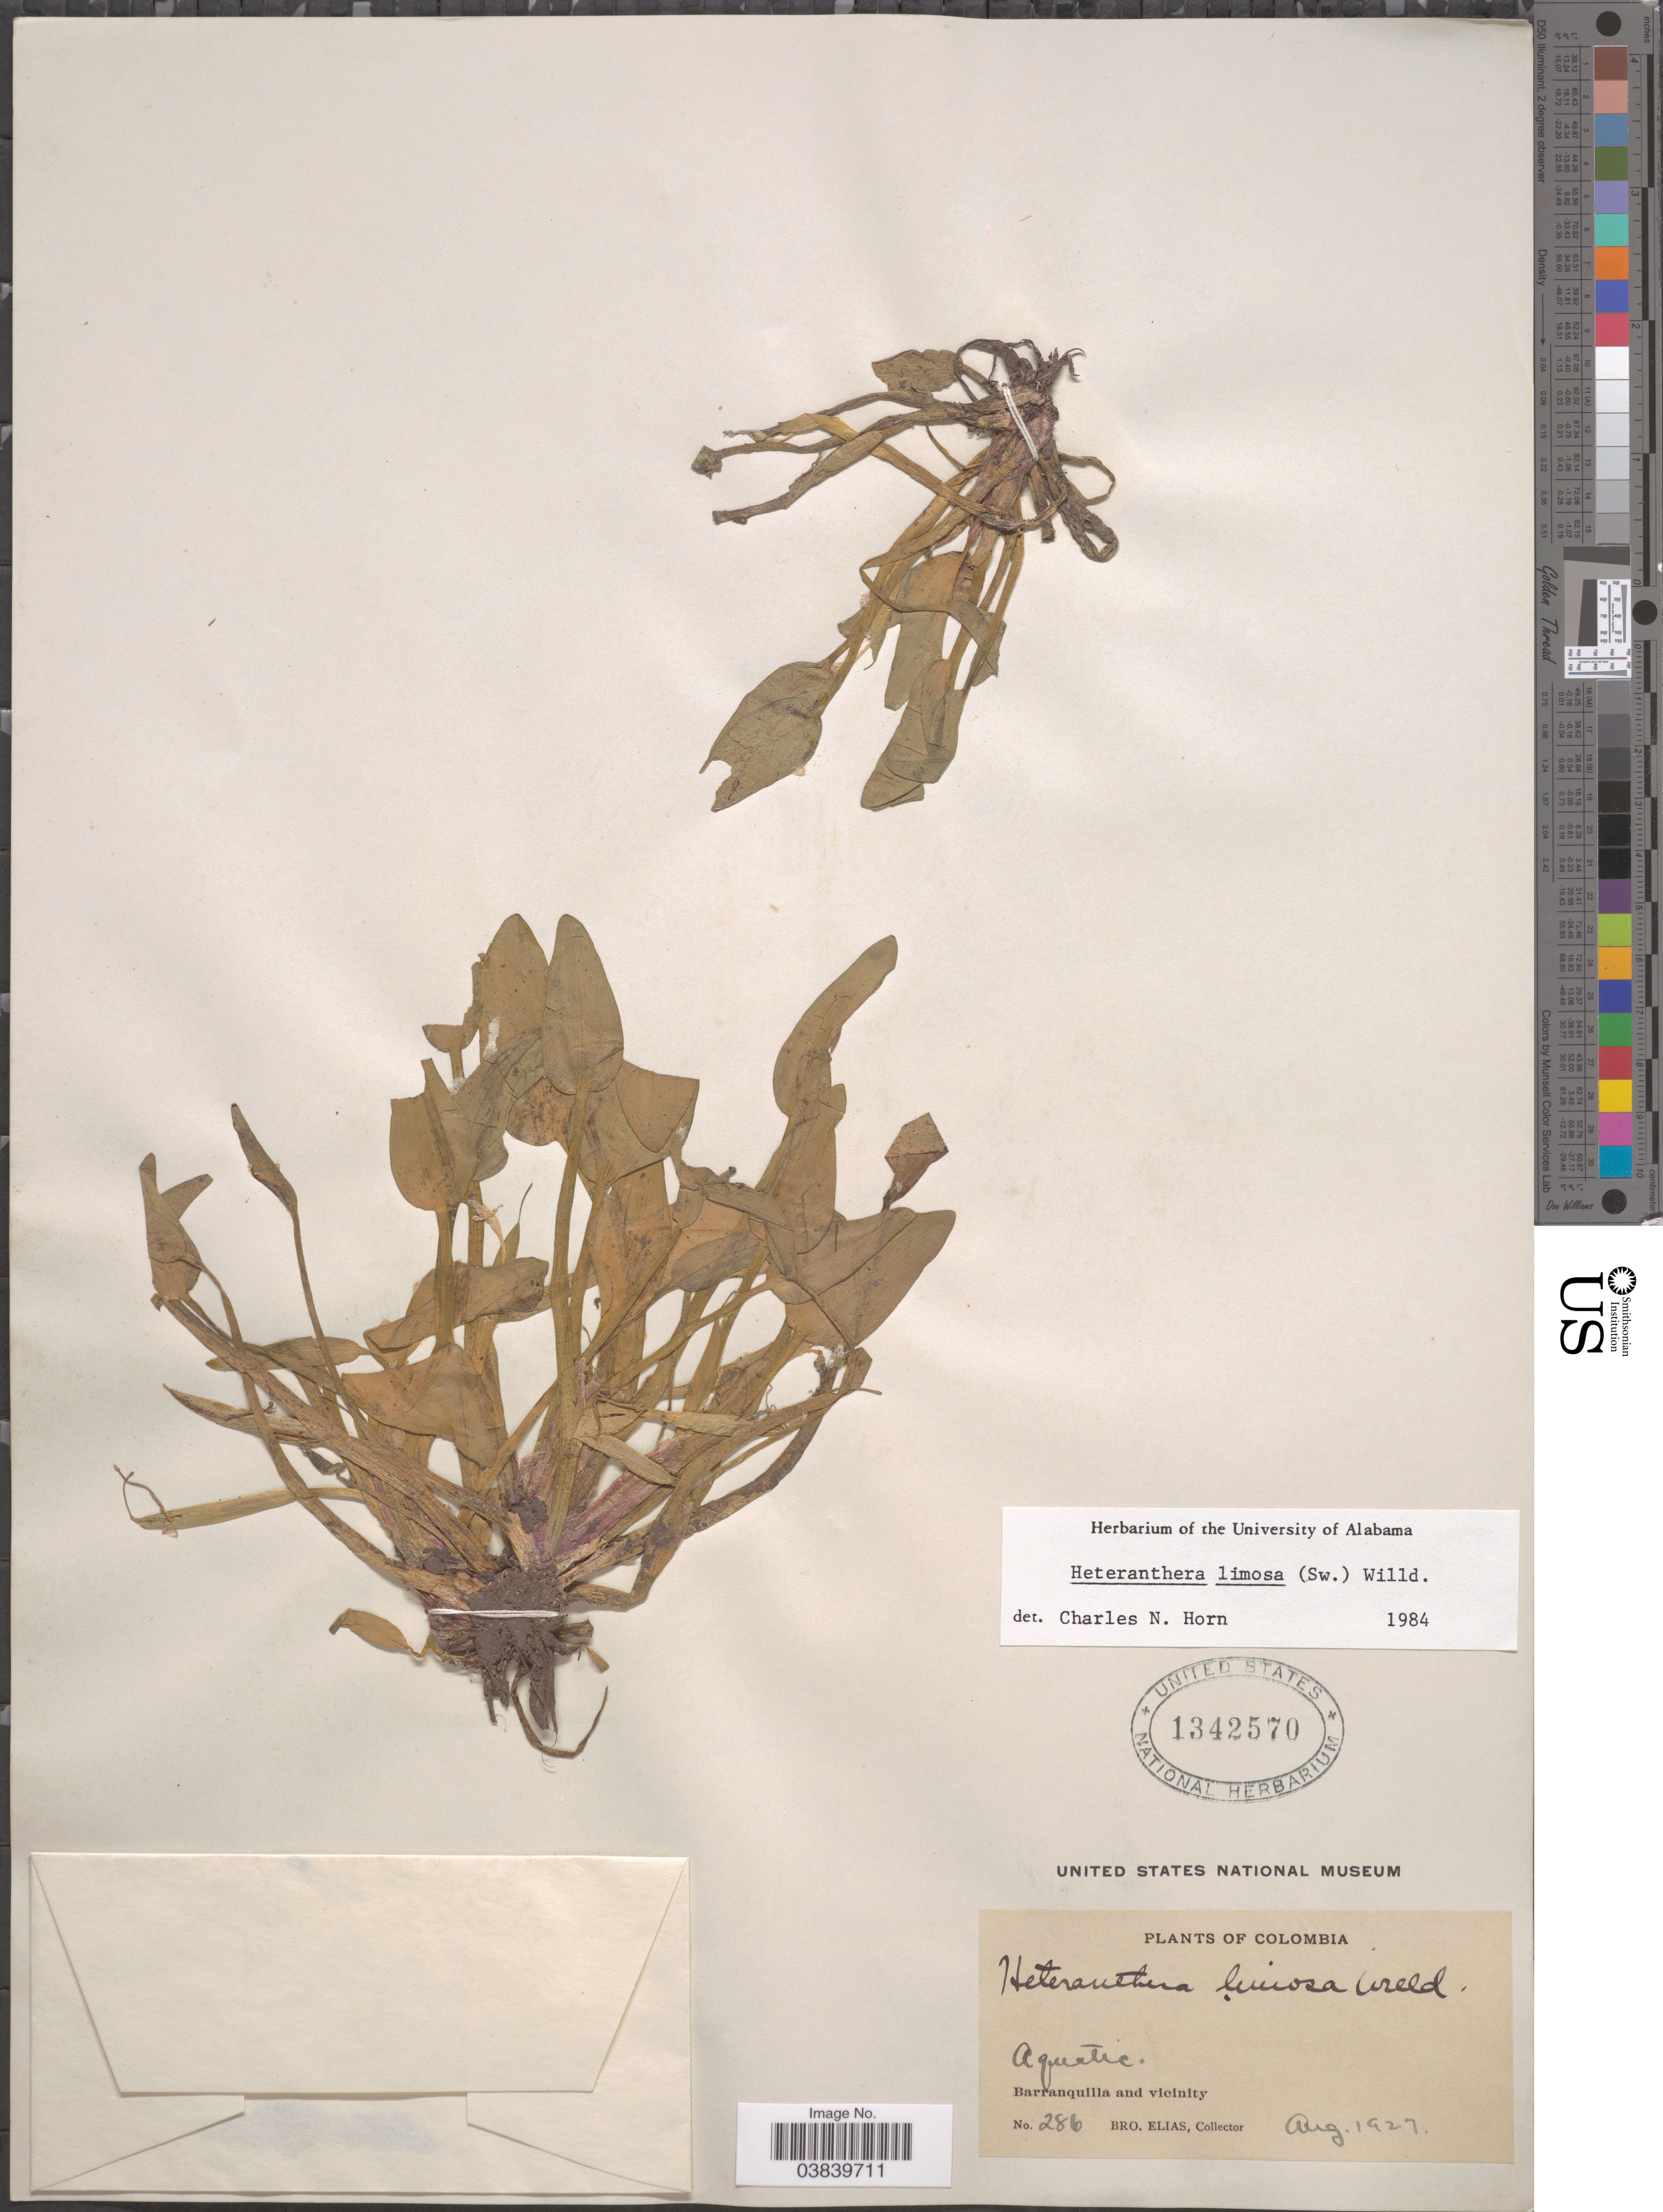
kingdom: Plantae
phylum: Tracheophyta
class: Liliopsida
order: Commelinales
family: Pontederiaceae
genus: Heteranthera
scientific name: Heteranthera limosa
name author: (Sw.) Willd.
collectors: Bro. Elias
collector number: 286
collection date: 1927-08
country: Colombia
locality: Barranquilla and vicinity.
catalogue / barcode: US 1342570